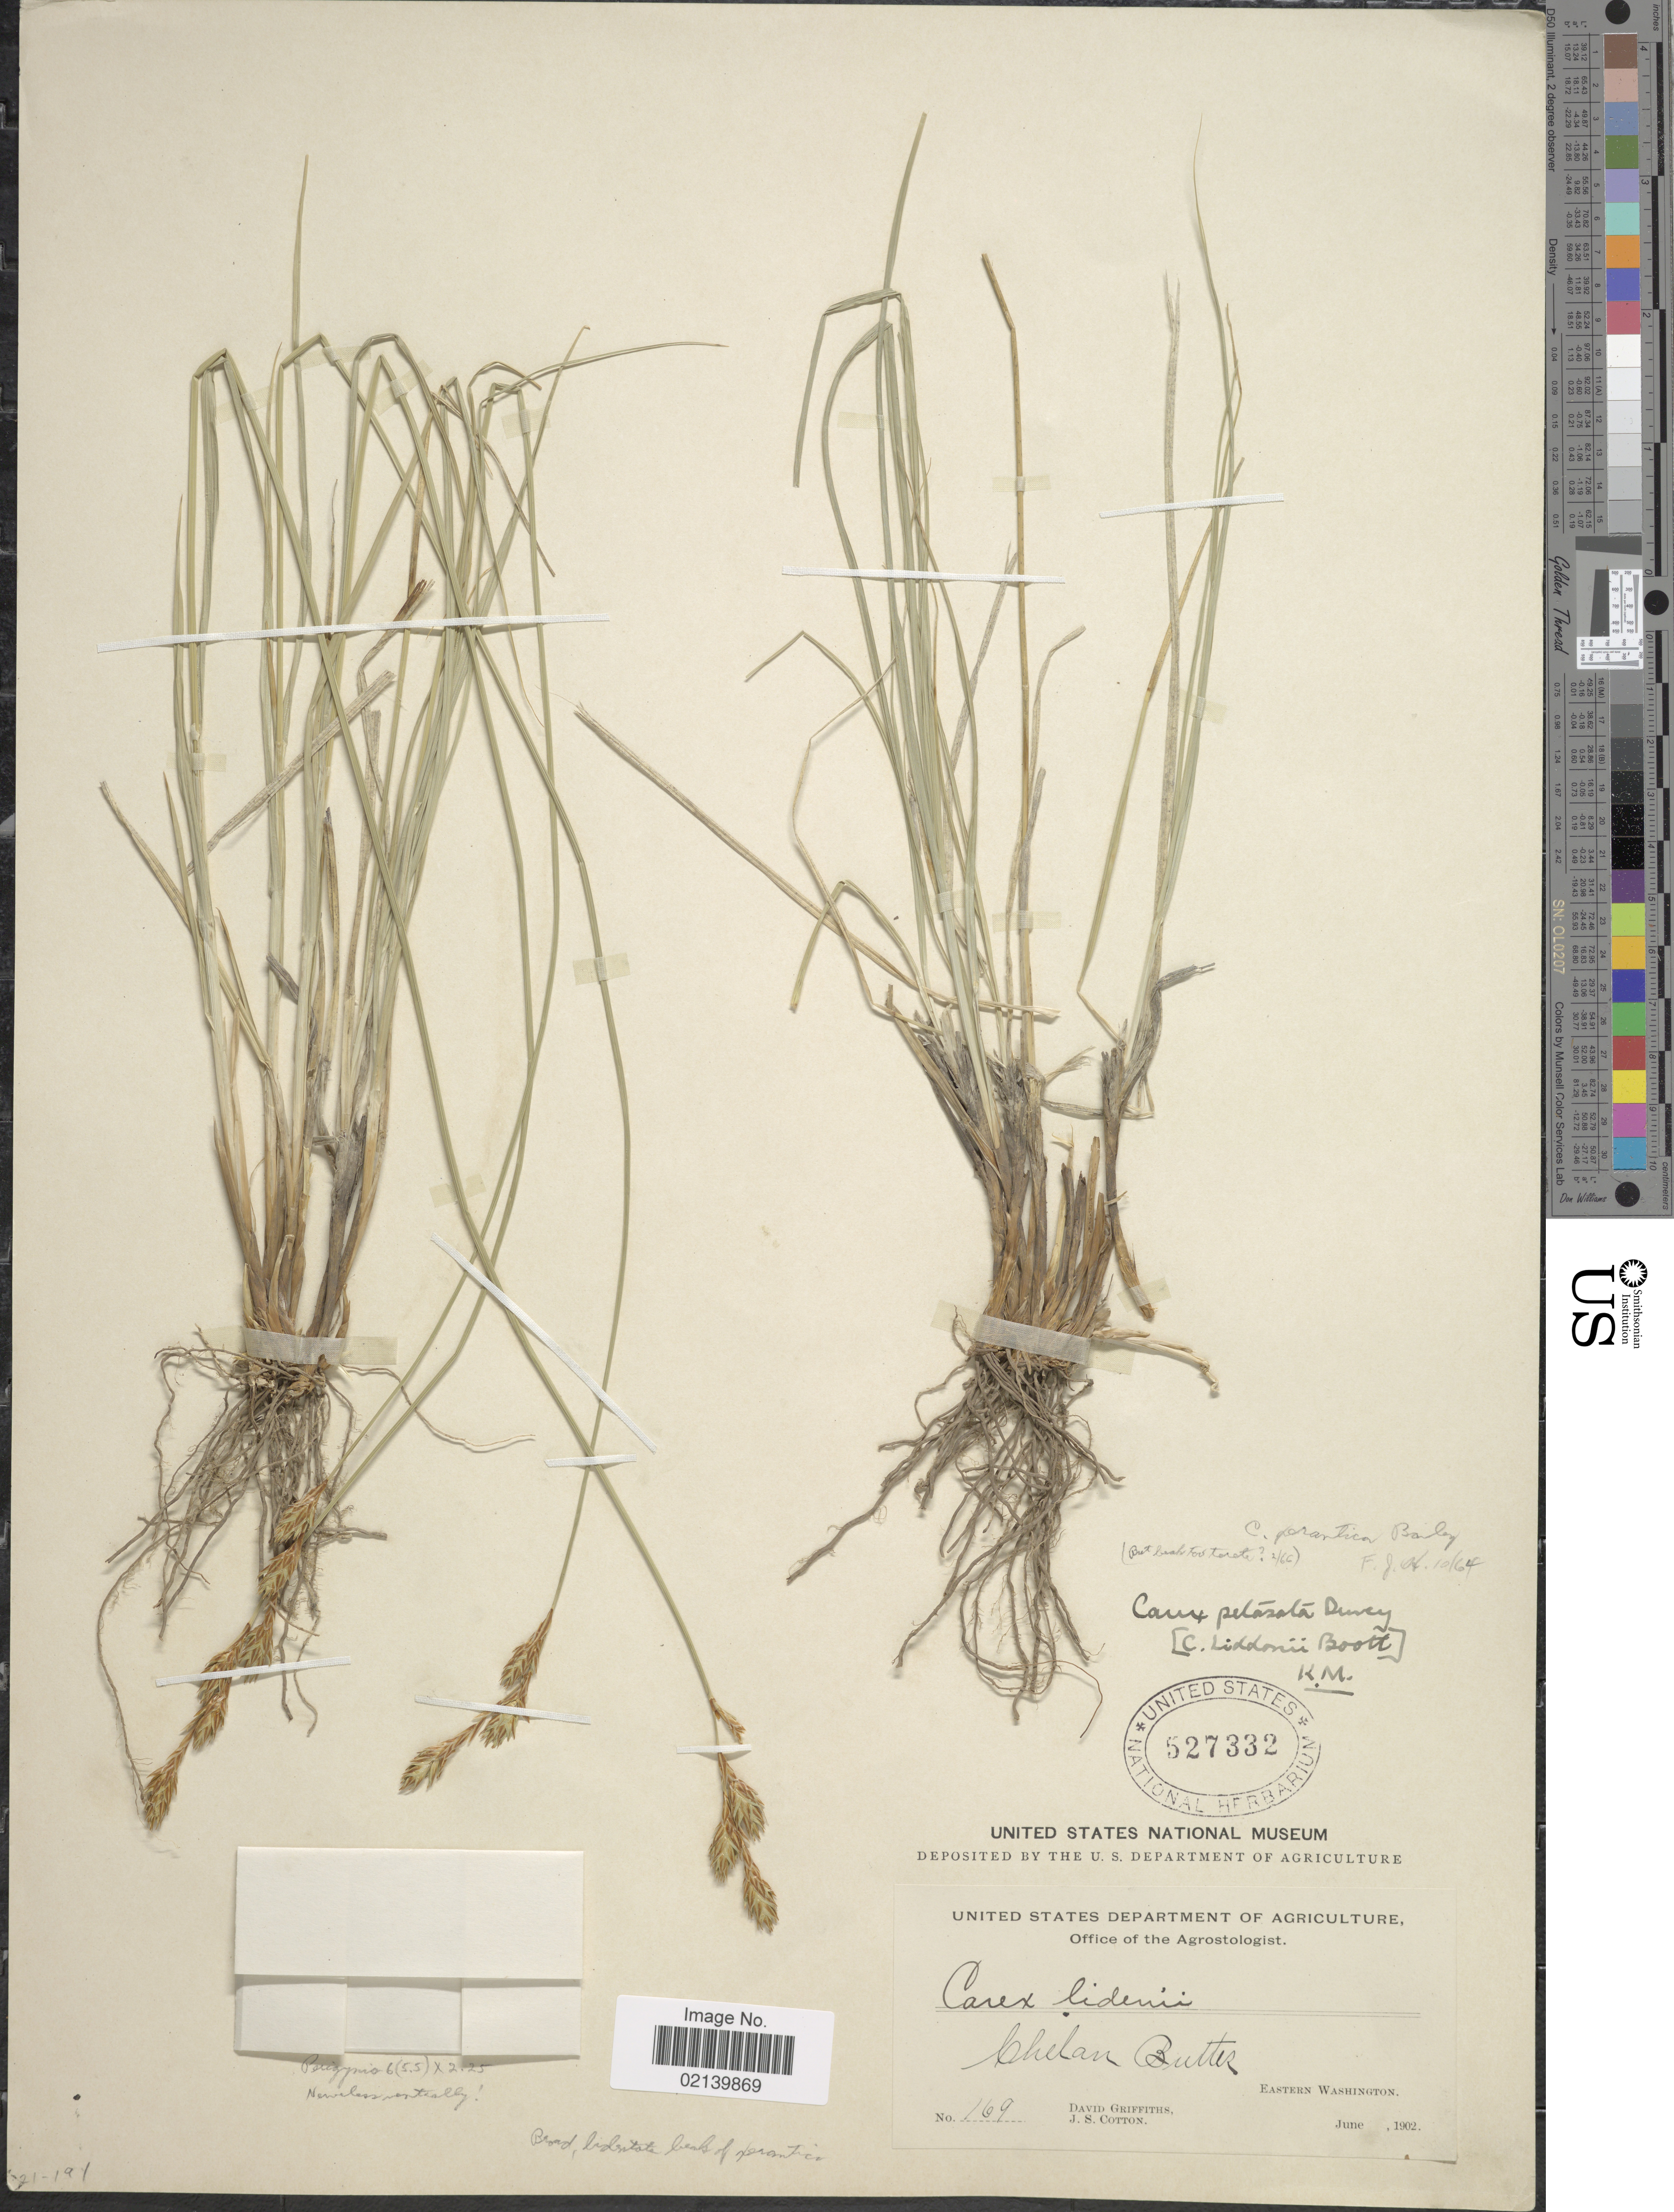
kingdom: Plantae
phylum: Tracheophyta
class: Liliopsida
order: Poales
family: Cyperaceae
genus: Carex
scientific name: Carex xerantica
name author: L.H. Bailey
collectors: D. Griffiths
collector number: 169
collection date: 1902-06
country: United States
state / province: Washington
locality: Chelan Buttes, Eastern Washington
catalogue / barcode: US 527332